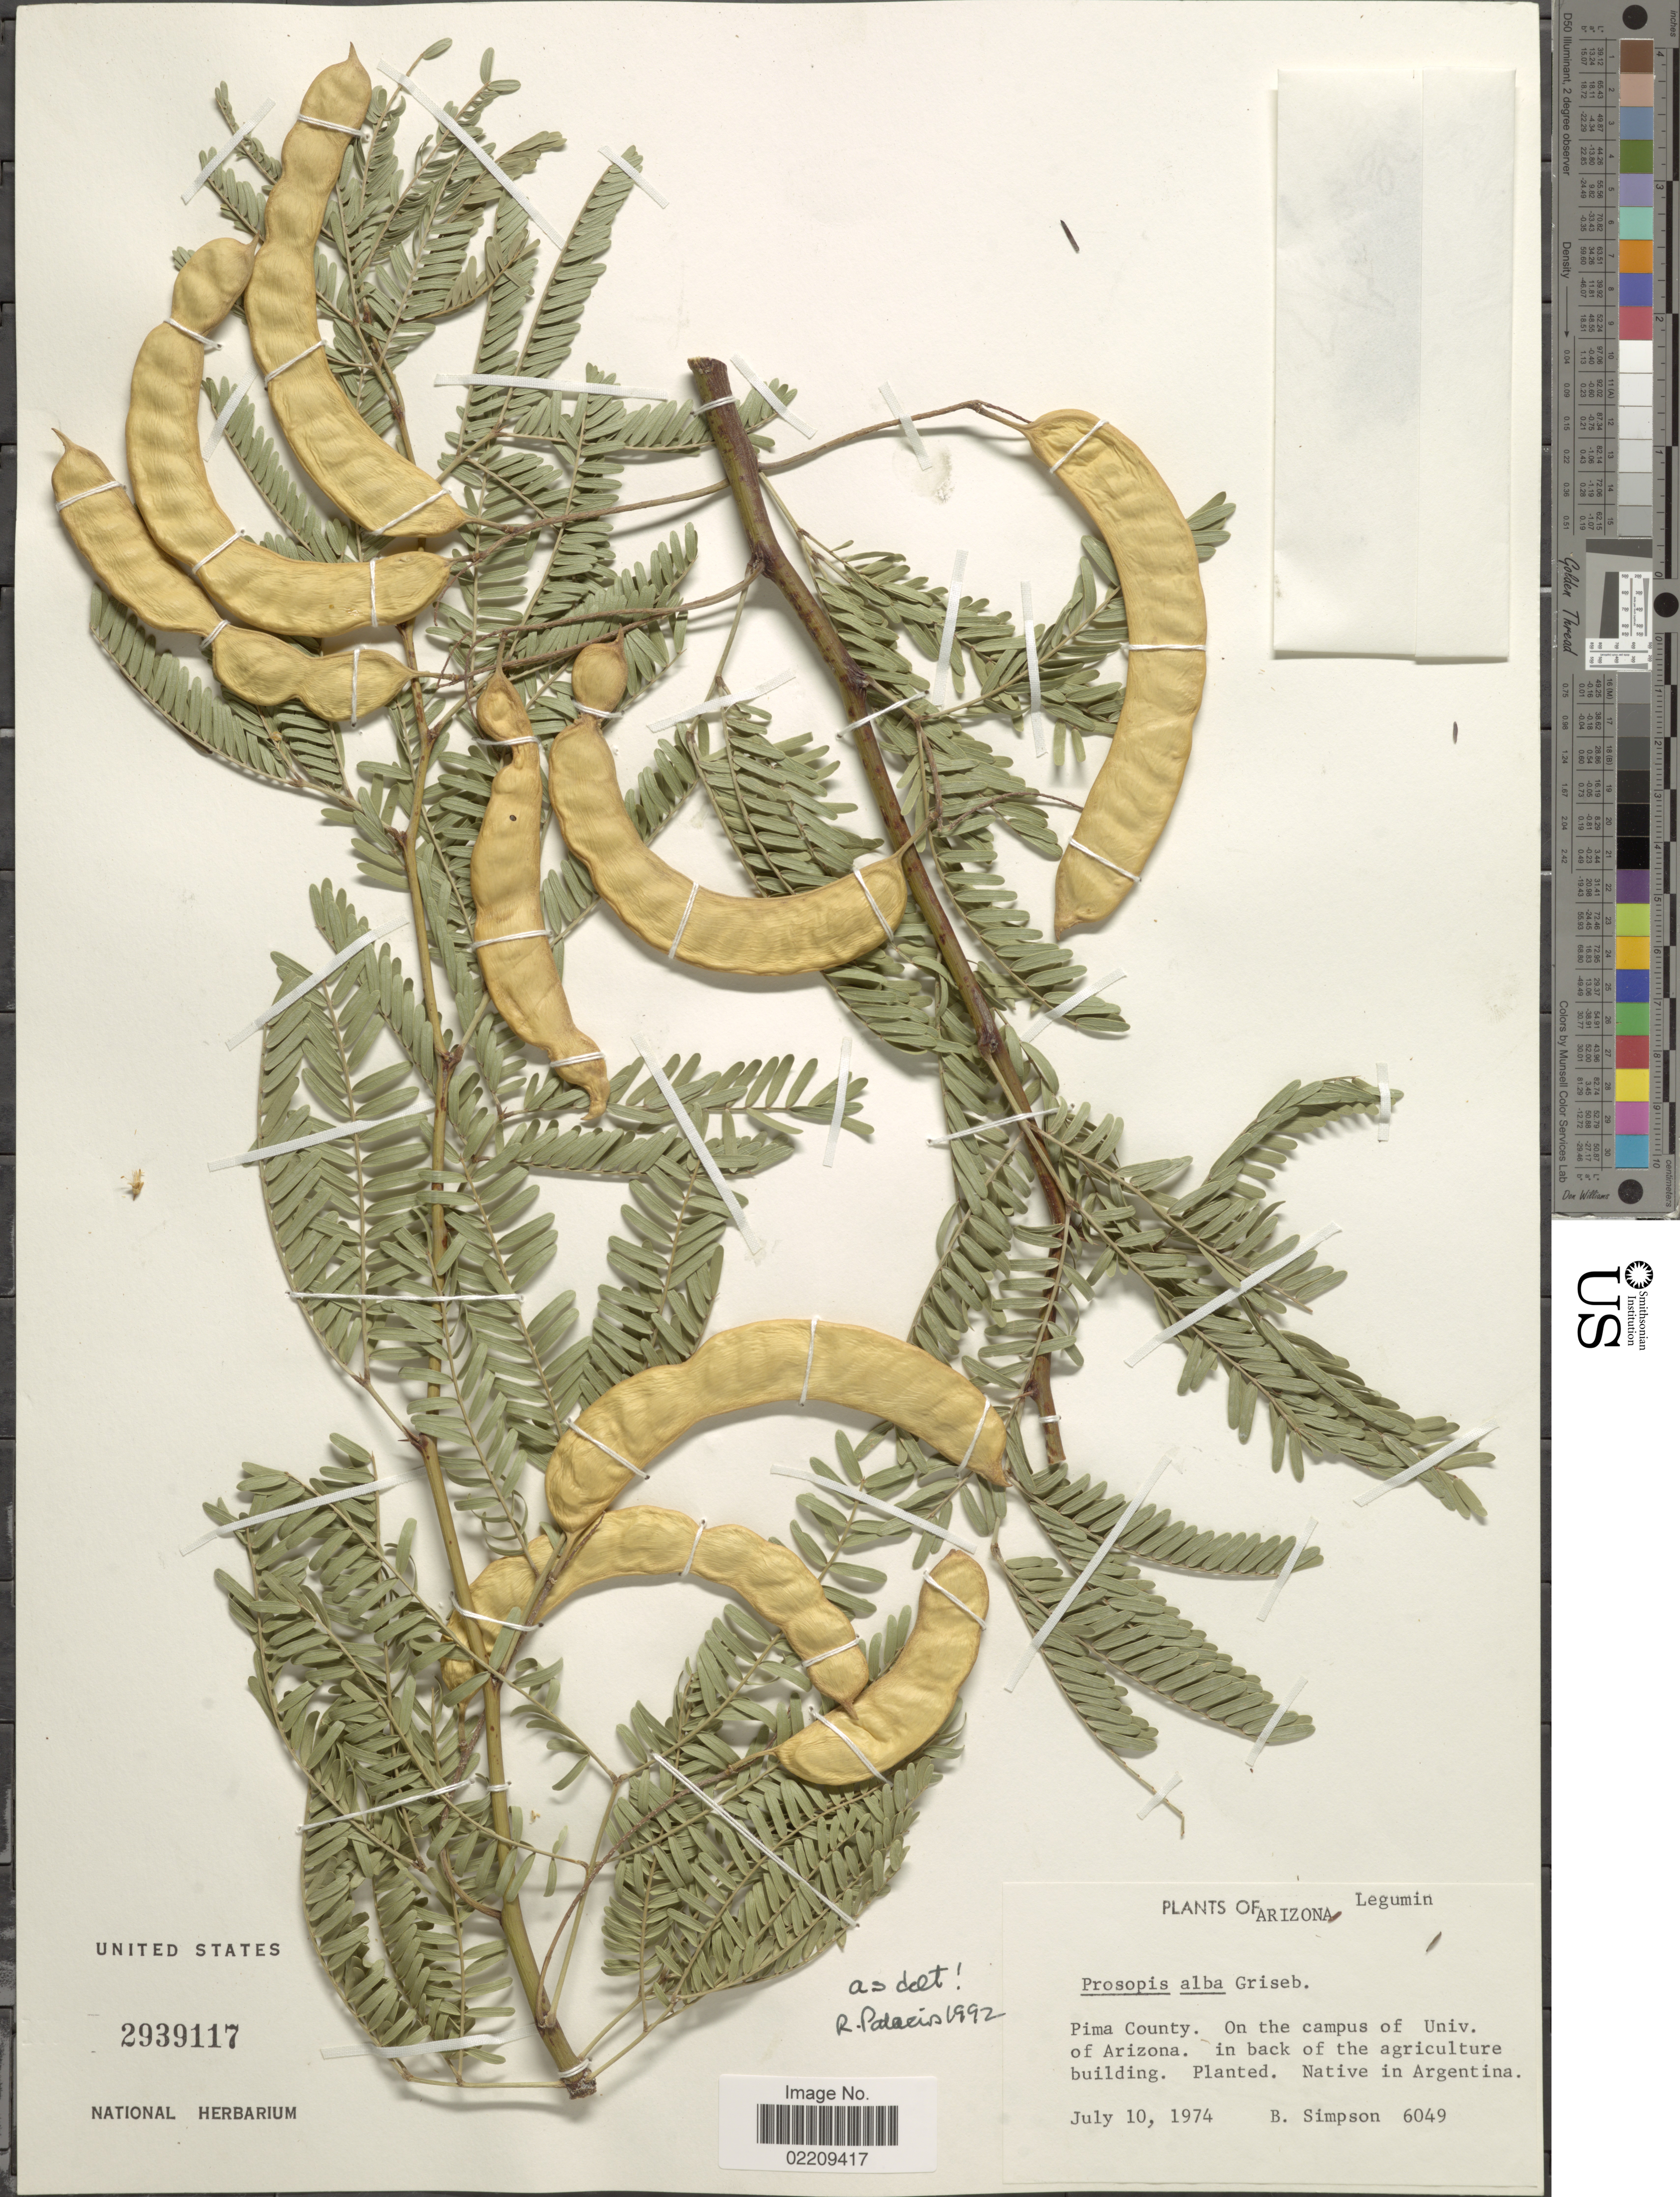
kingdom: Plantae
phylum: Tracheophyta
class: Magnoliopsida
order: Fabales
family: Fabaceae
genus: Neltuma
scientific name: Neltuma alba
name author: (Griseb.) C. E. Hughes & G.P. Lewis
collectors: B. Simpson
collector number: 6049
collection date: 1974-07-10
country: United States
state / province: Arizona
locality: Pima County, on the campus of Univ. of Arizona, in the back of agricultue building.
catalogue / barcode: US 2939117